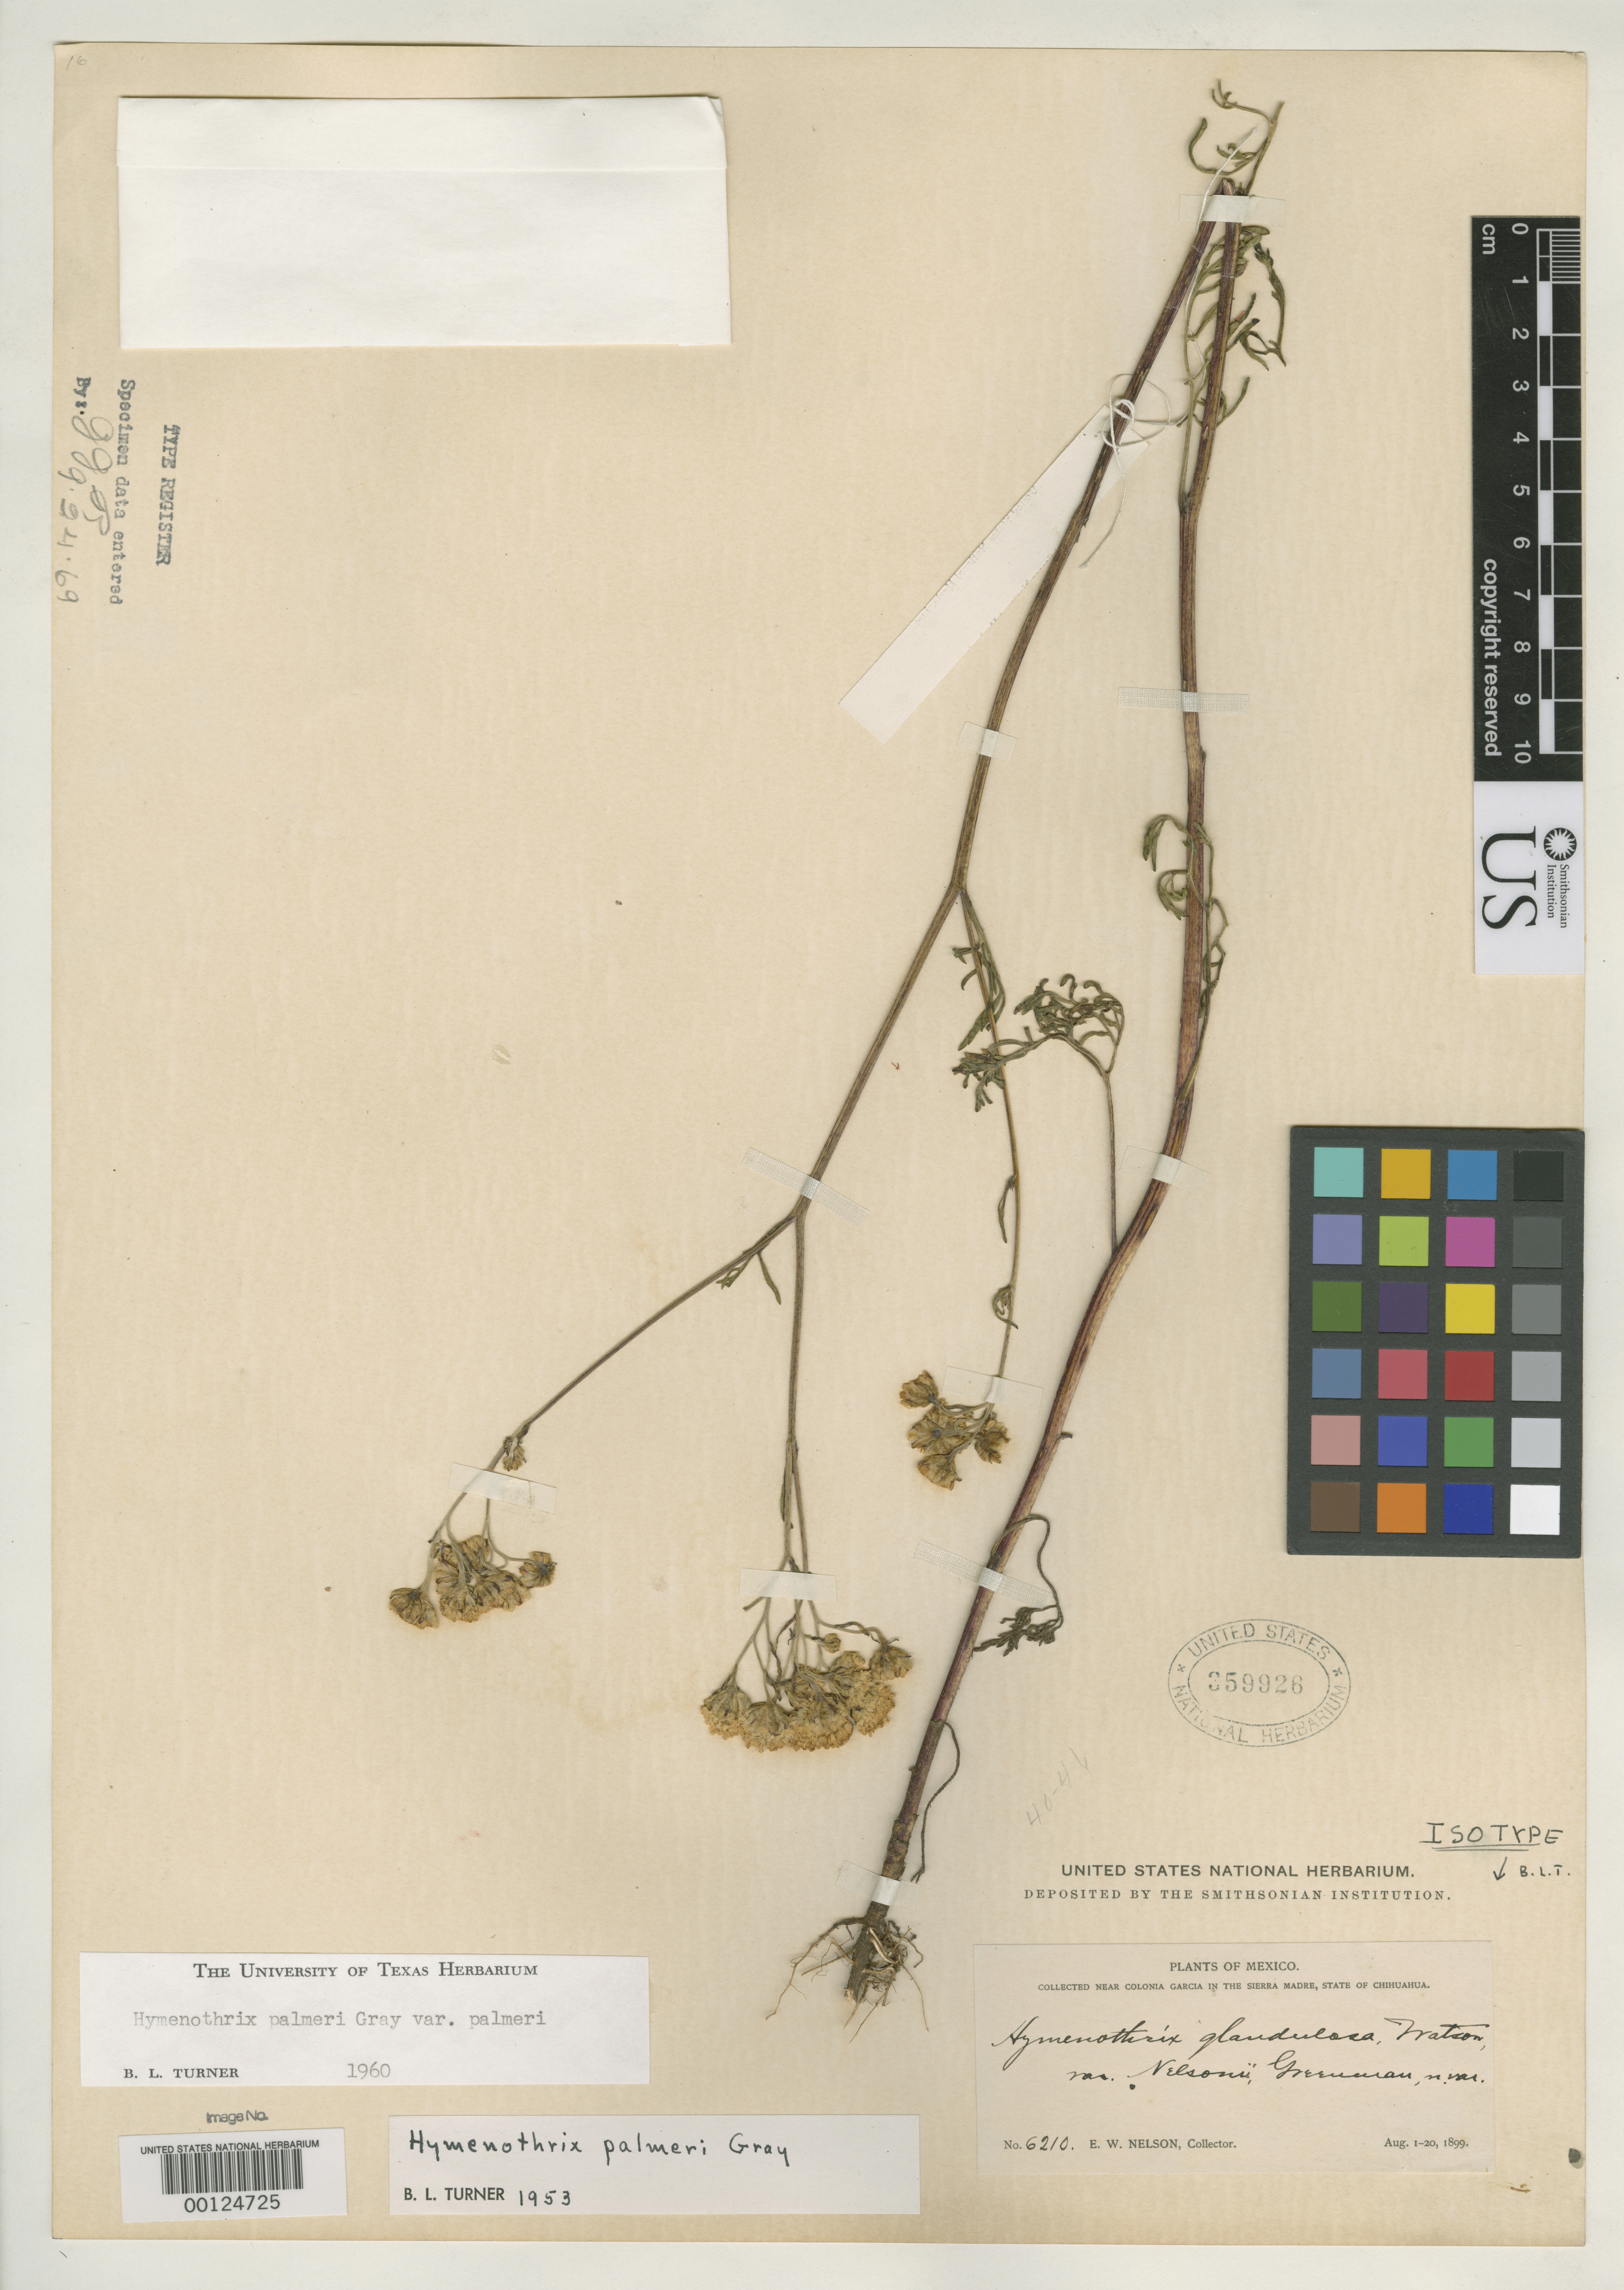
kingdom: Plantae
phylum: Tracheophyta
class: Magnoliopsida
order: Asterales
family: Asteraceae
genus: Hymenothrix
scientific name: Hymenothrix glandulosa var. nelsonii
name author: Greenm.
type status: Isotype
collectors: E. W. Nelson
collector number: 6210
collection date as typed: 01 Aug 1899 to 20 Aug 1899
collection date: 1899-08-01/1899-08-20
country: Mexico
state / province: Chihuahua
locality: Near Colonia Garcia, Sierra Madres.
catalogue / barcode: US 359926